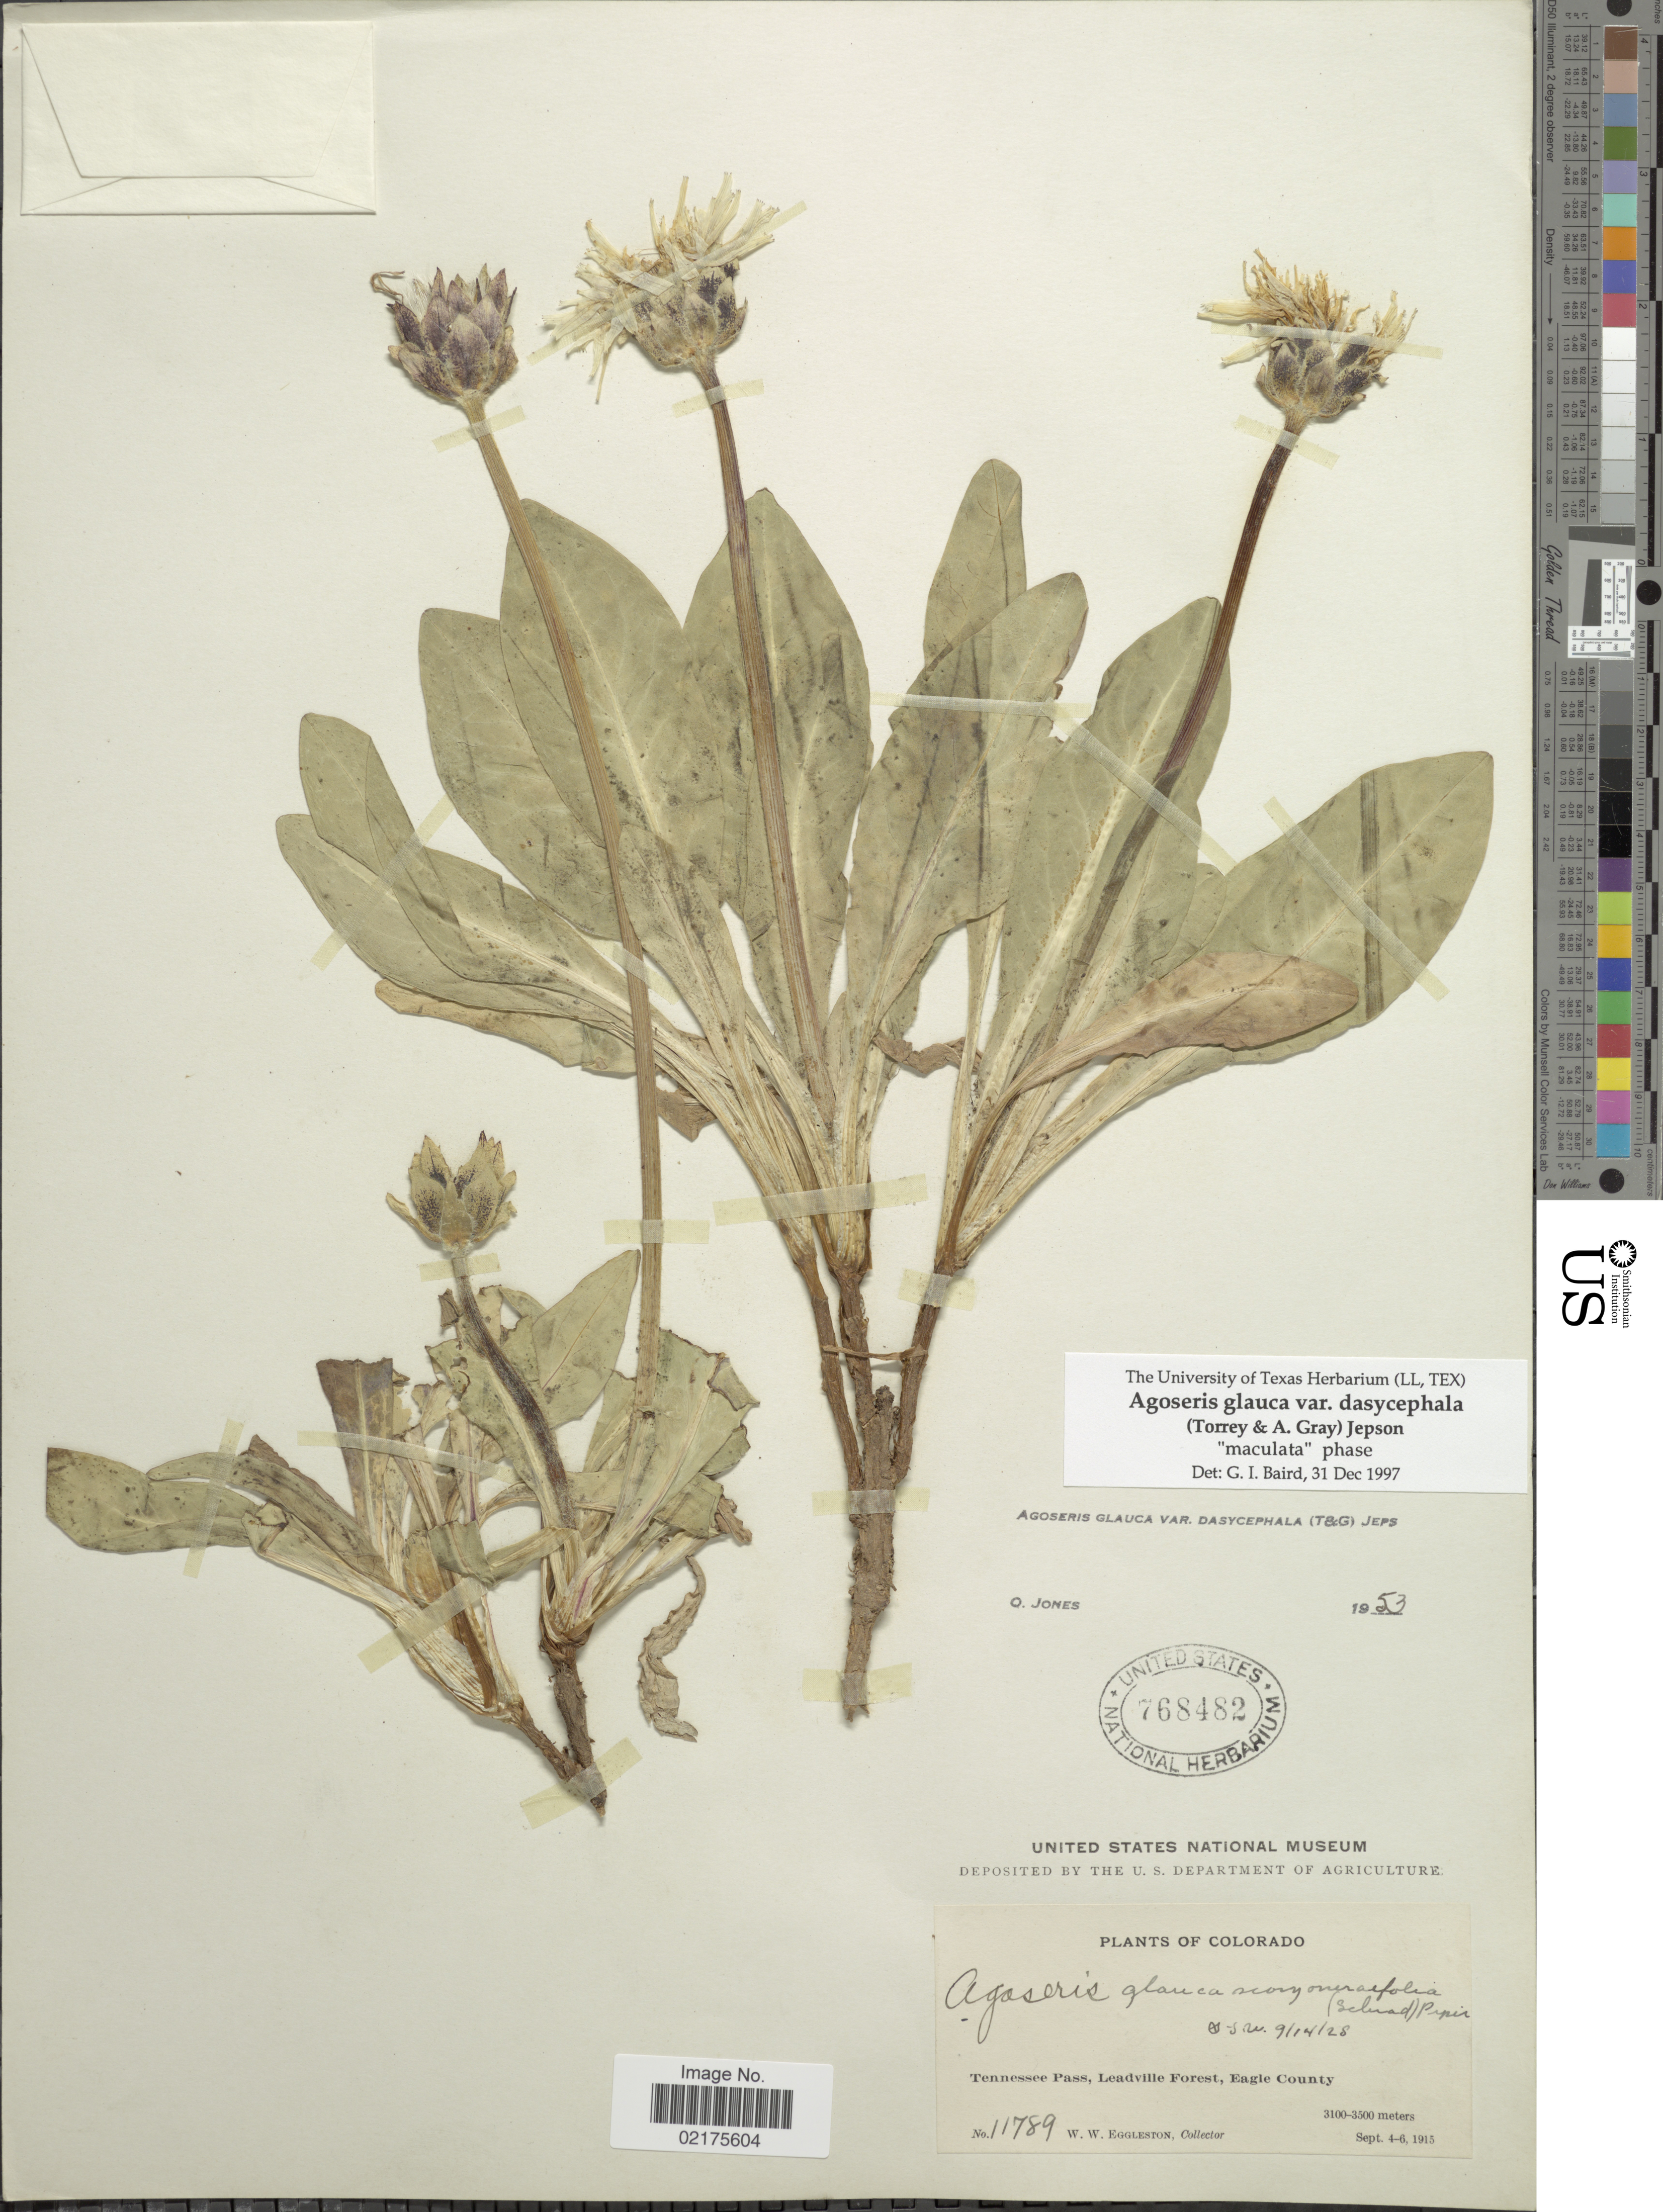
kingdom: Plantae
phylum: Tracheophyta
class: Magnoliopsida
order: Asterales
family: Asteraceae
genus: Agoseris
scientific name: Agoseris glauca var. dasycephala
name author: (Torr. & A. Gray) Jeps.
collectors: W. W. Eggleston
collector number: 11789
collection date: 1915-09-04/1915-09-06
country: United States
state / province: Colorado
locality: Tennessee Pass, Leadville Forest, Eagle County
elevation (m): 3100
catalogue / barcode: US 768482